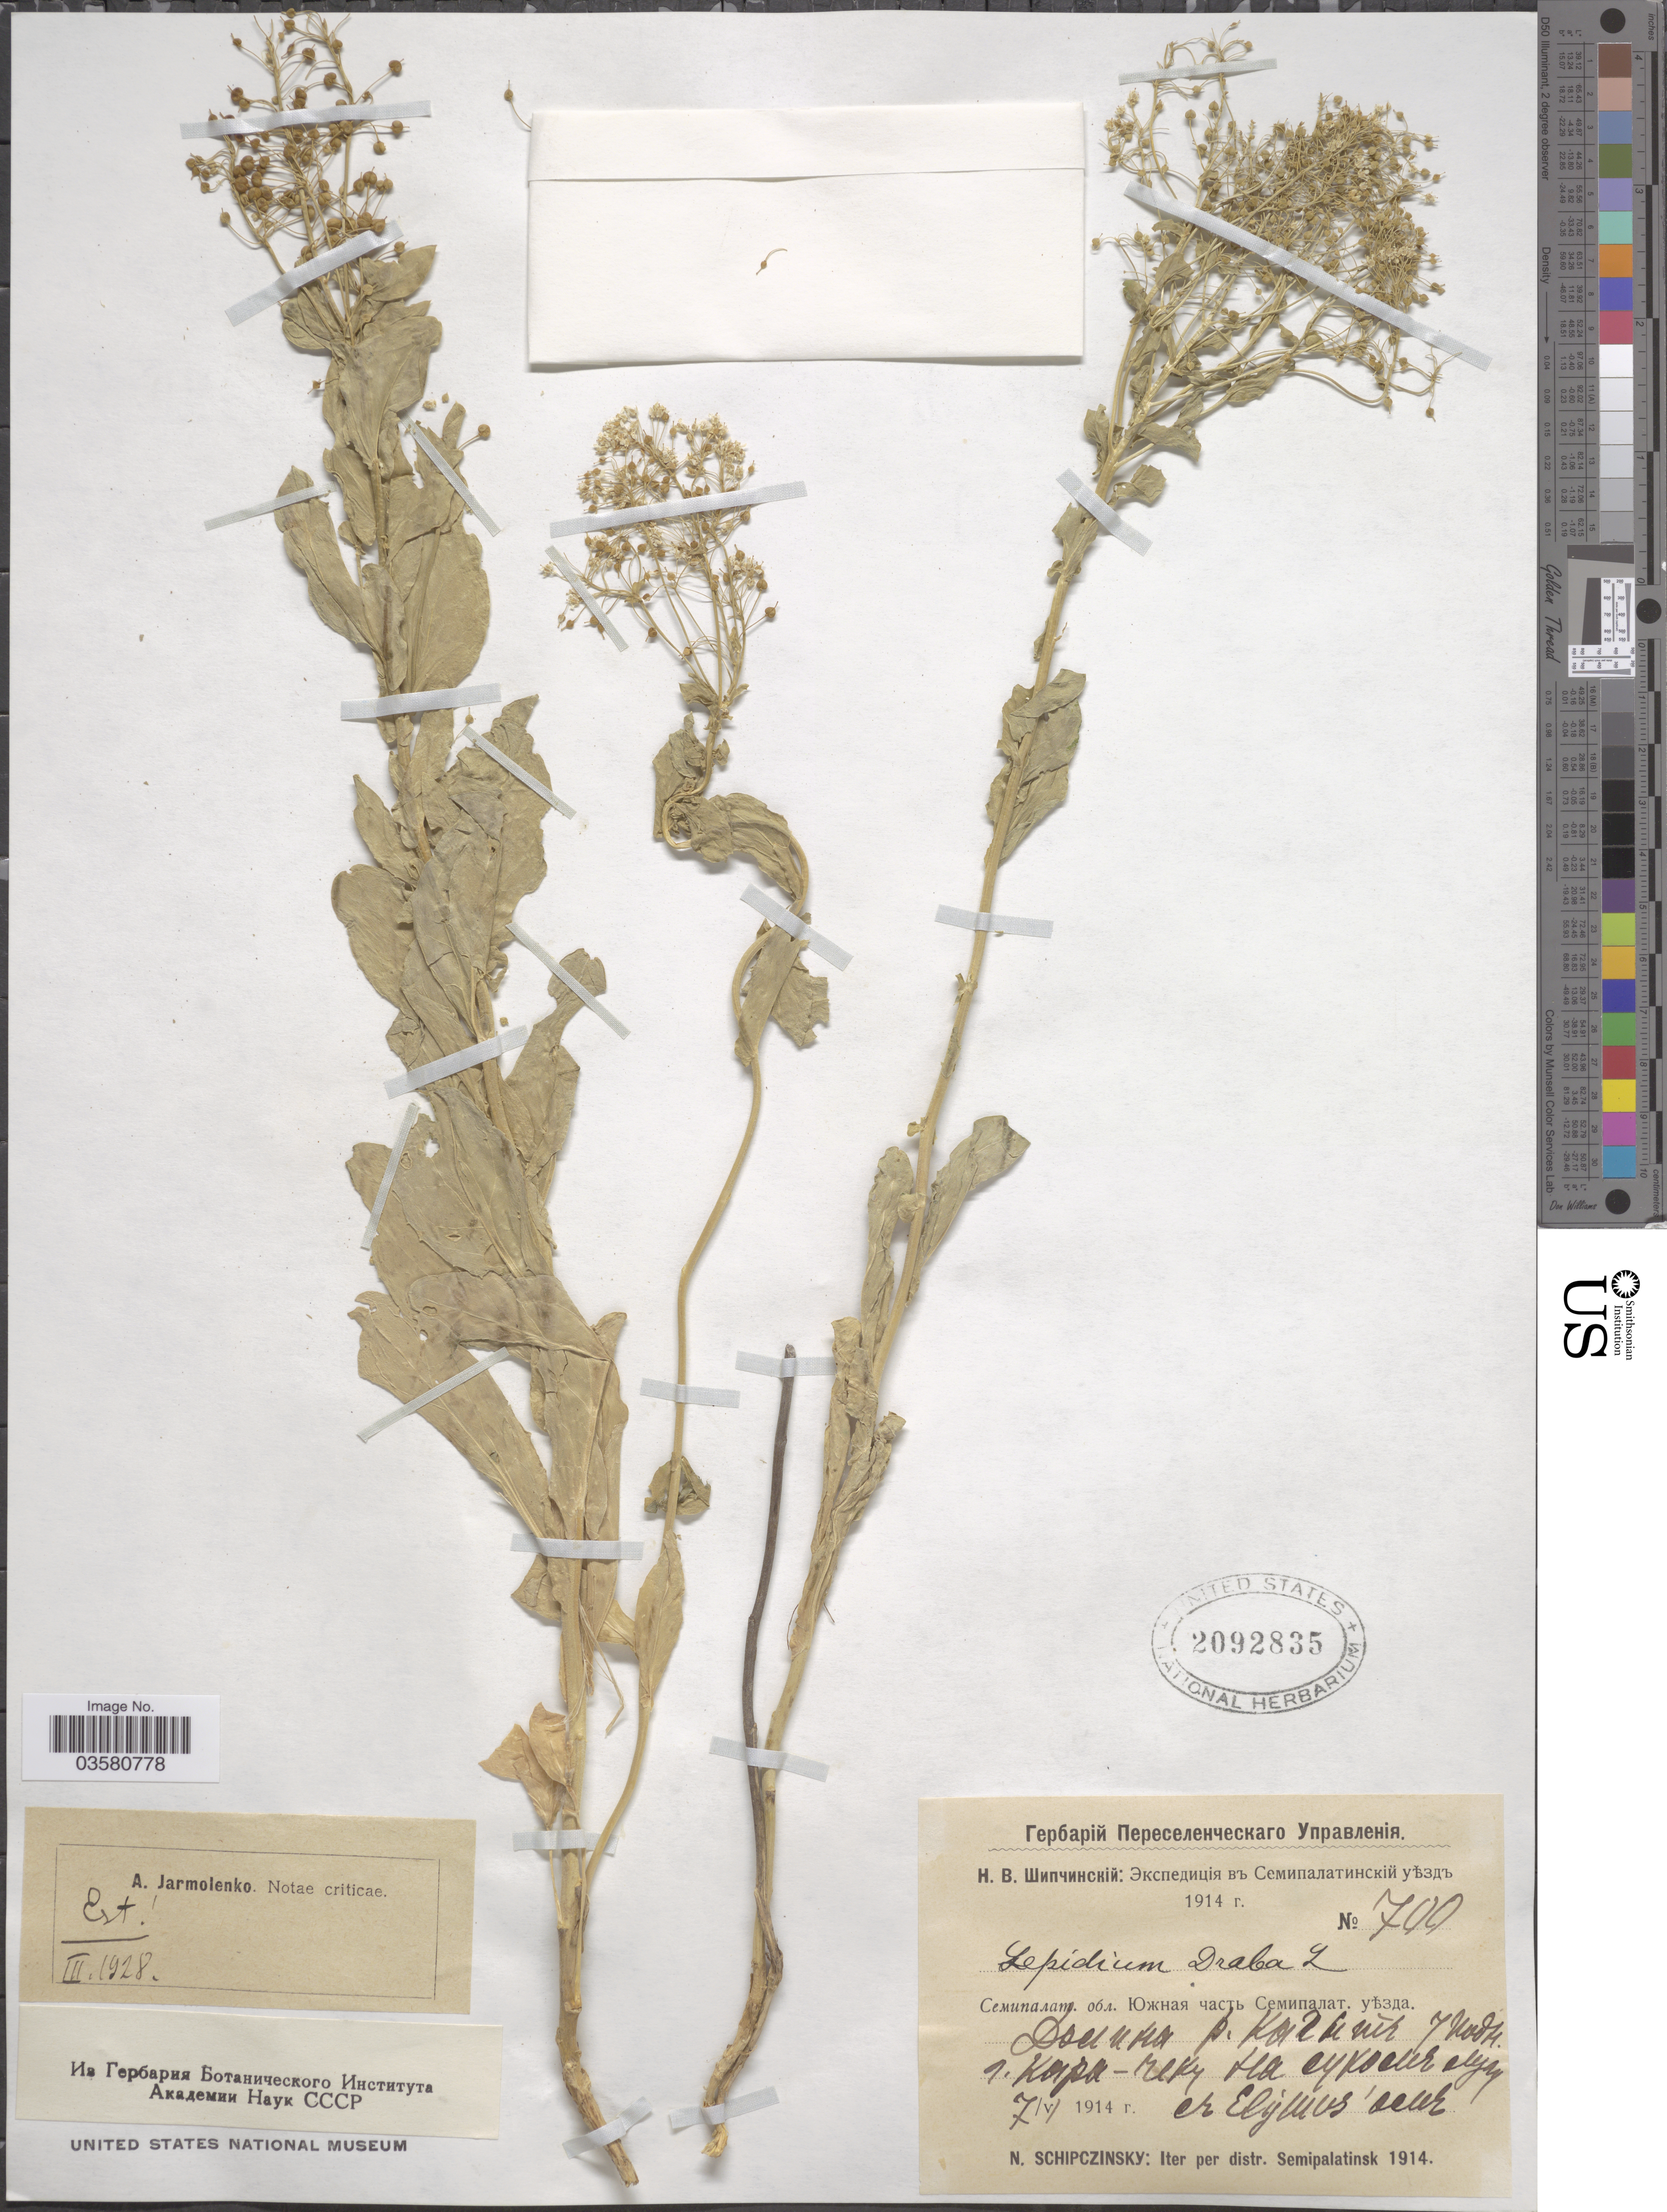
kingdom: Plantae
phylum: Tracheophyta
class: Magnoliopsida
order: Brassicales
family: Brassicaceae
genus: Lepidium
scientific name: Lepidium draba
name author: L.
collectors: N. Schipczinsky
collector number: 700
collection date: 1914-05-07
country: Kazakhstan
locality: Distr. Semipalatinsk. X.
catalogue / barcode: US 2092835